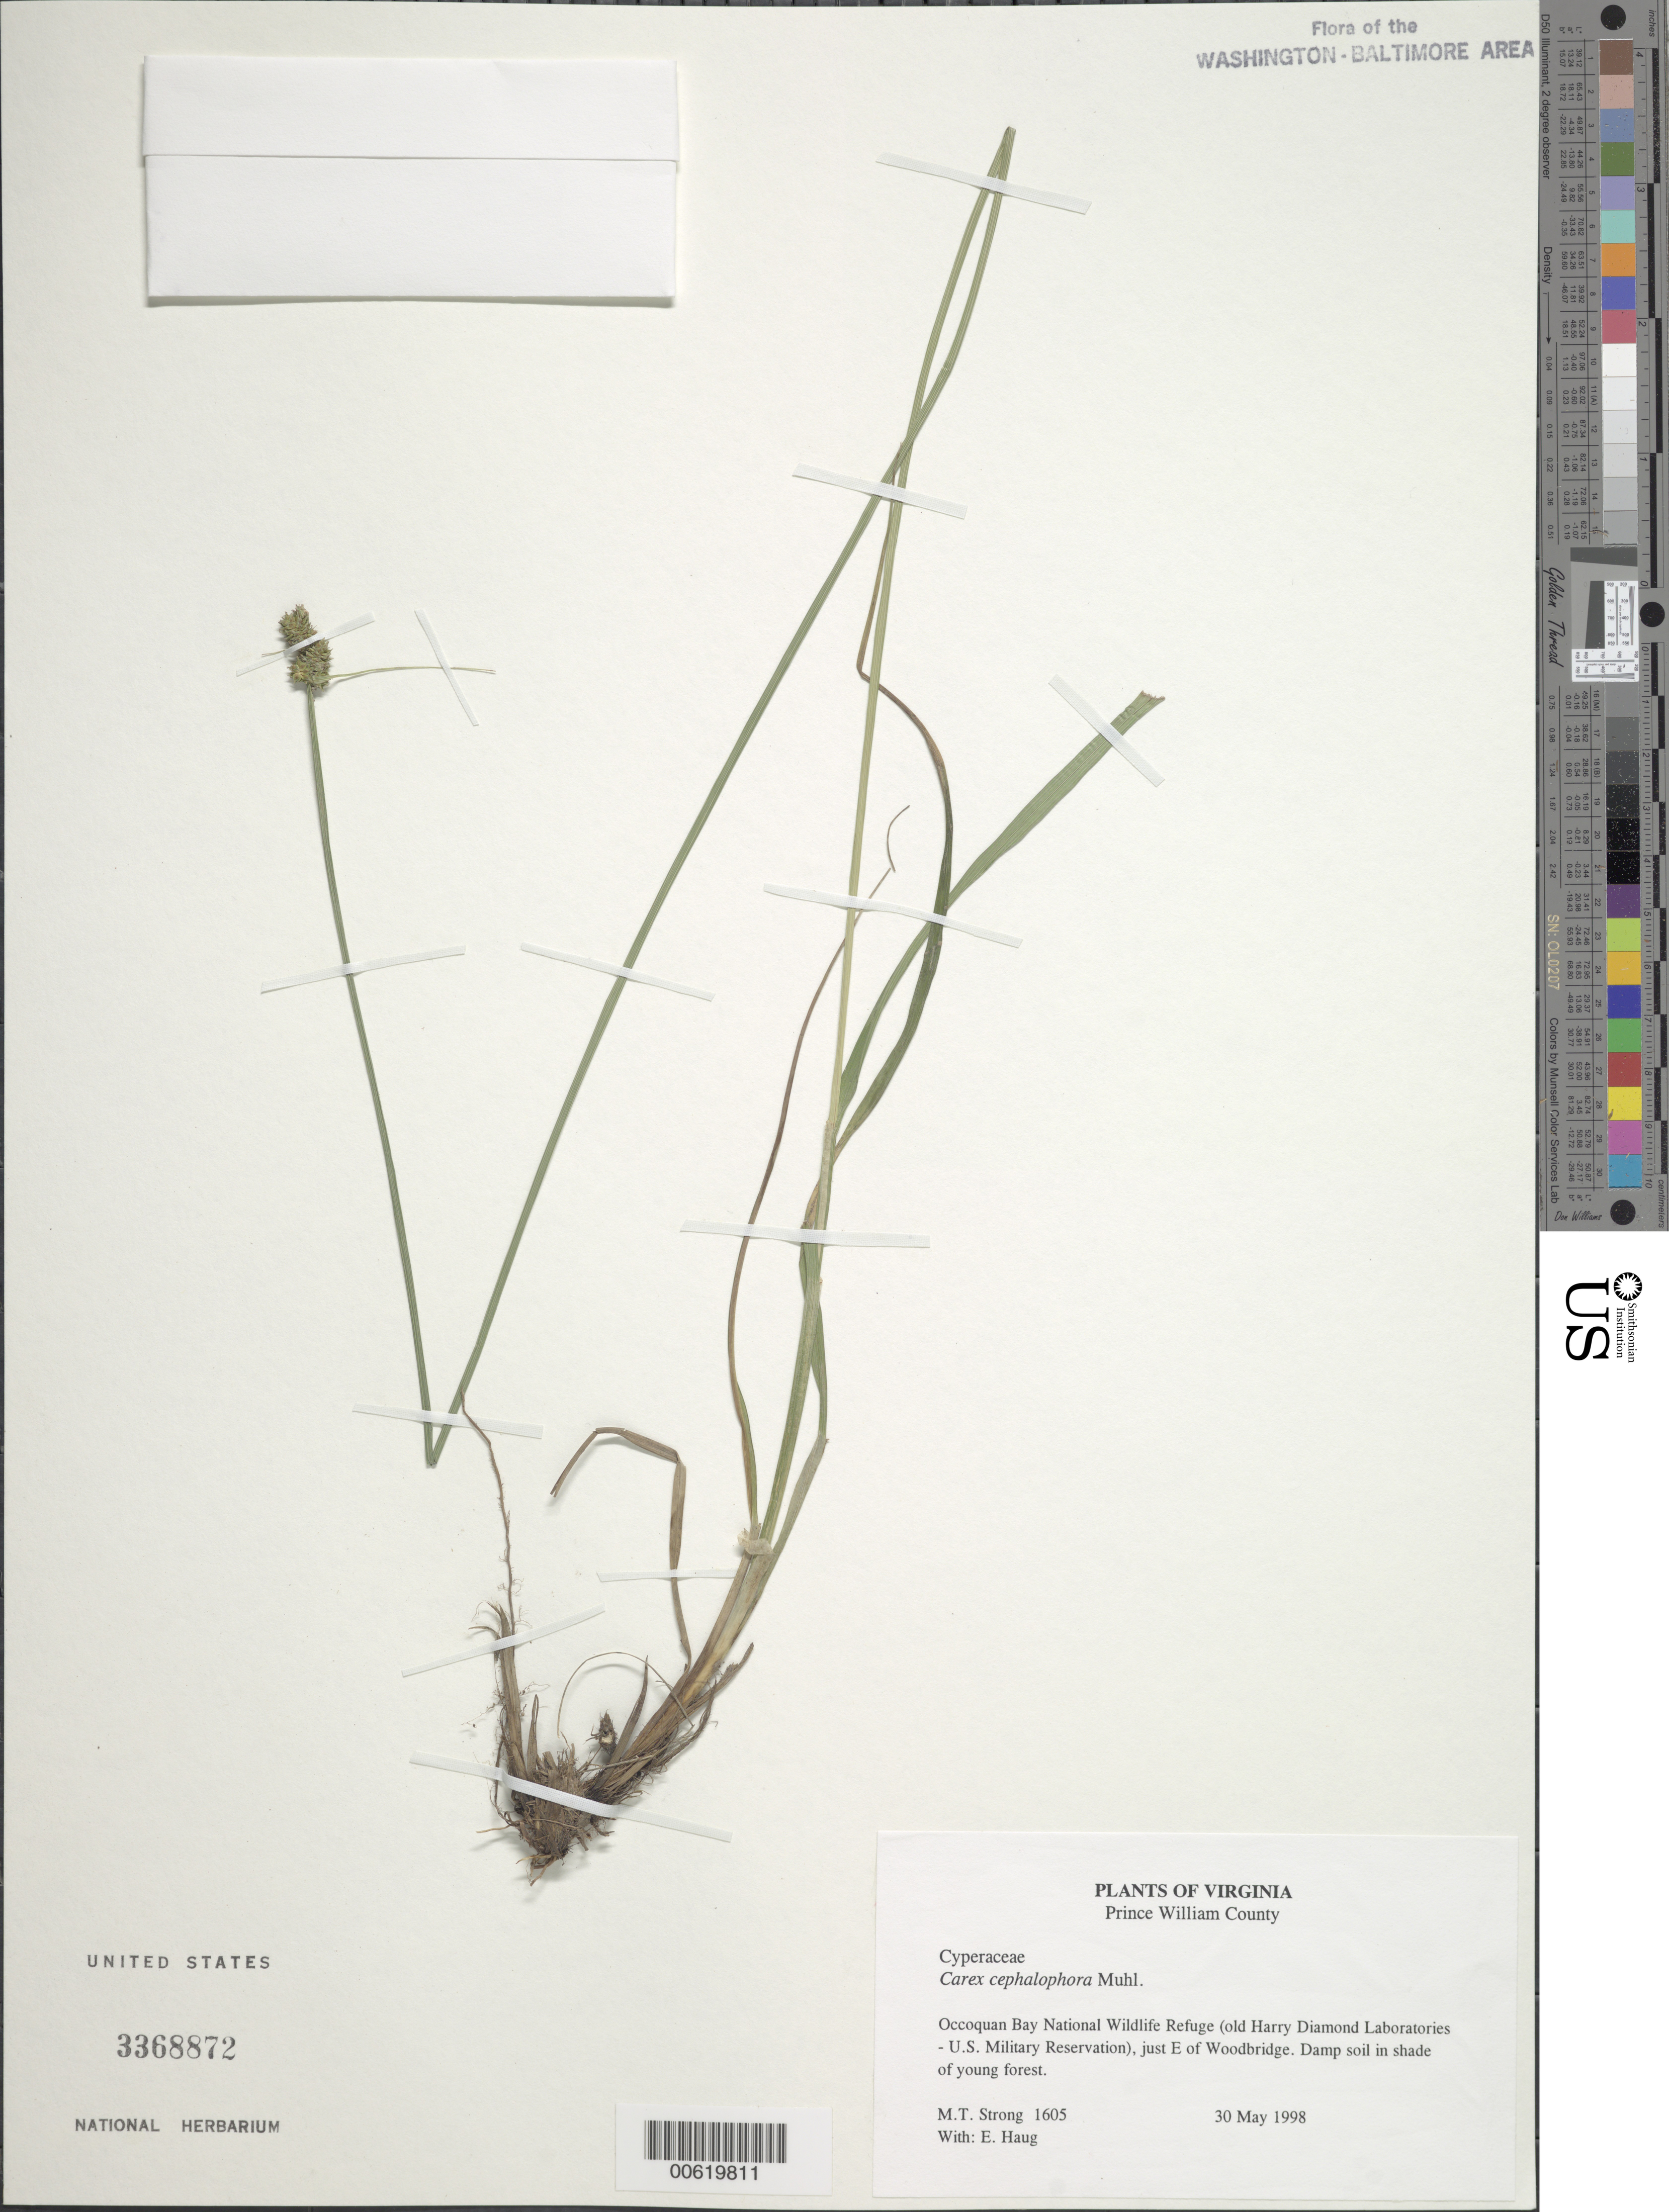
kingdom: Plantae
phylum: Tracheophyta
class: Liliopsida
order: Poales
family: Cyperaceae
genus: Carex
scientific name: Carex cephalophora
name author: Muhl. ex Willd.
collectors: M. T. Strong & E. Haug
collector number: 1605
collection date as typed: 30 May 1998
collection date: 1998-05-30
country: United States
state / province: Virginia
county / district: Prince William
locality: Occoquan Bay National Wildlife Refuge (old Harry Diamond Laboratories - U.S. Military Reservation), just E of Woodbridge.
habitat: Damp soil in shade of young forest.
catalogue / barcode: US 3368872